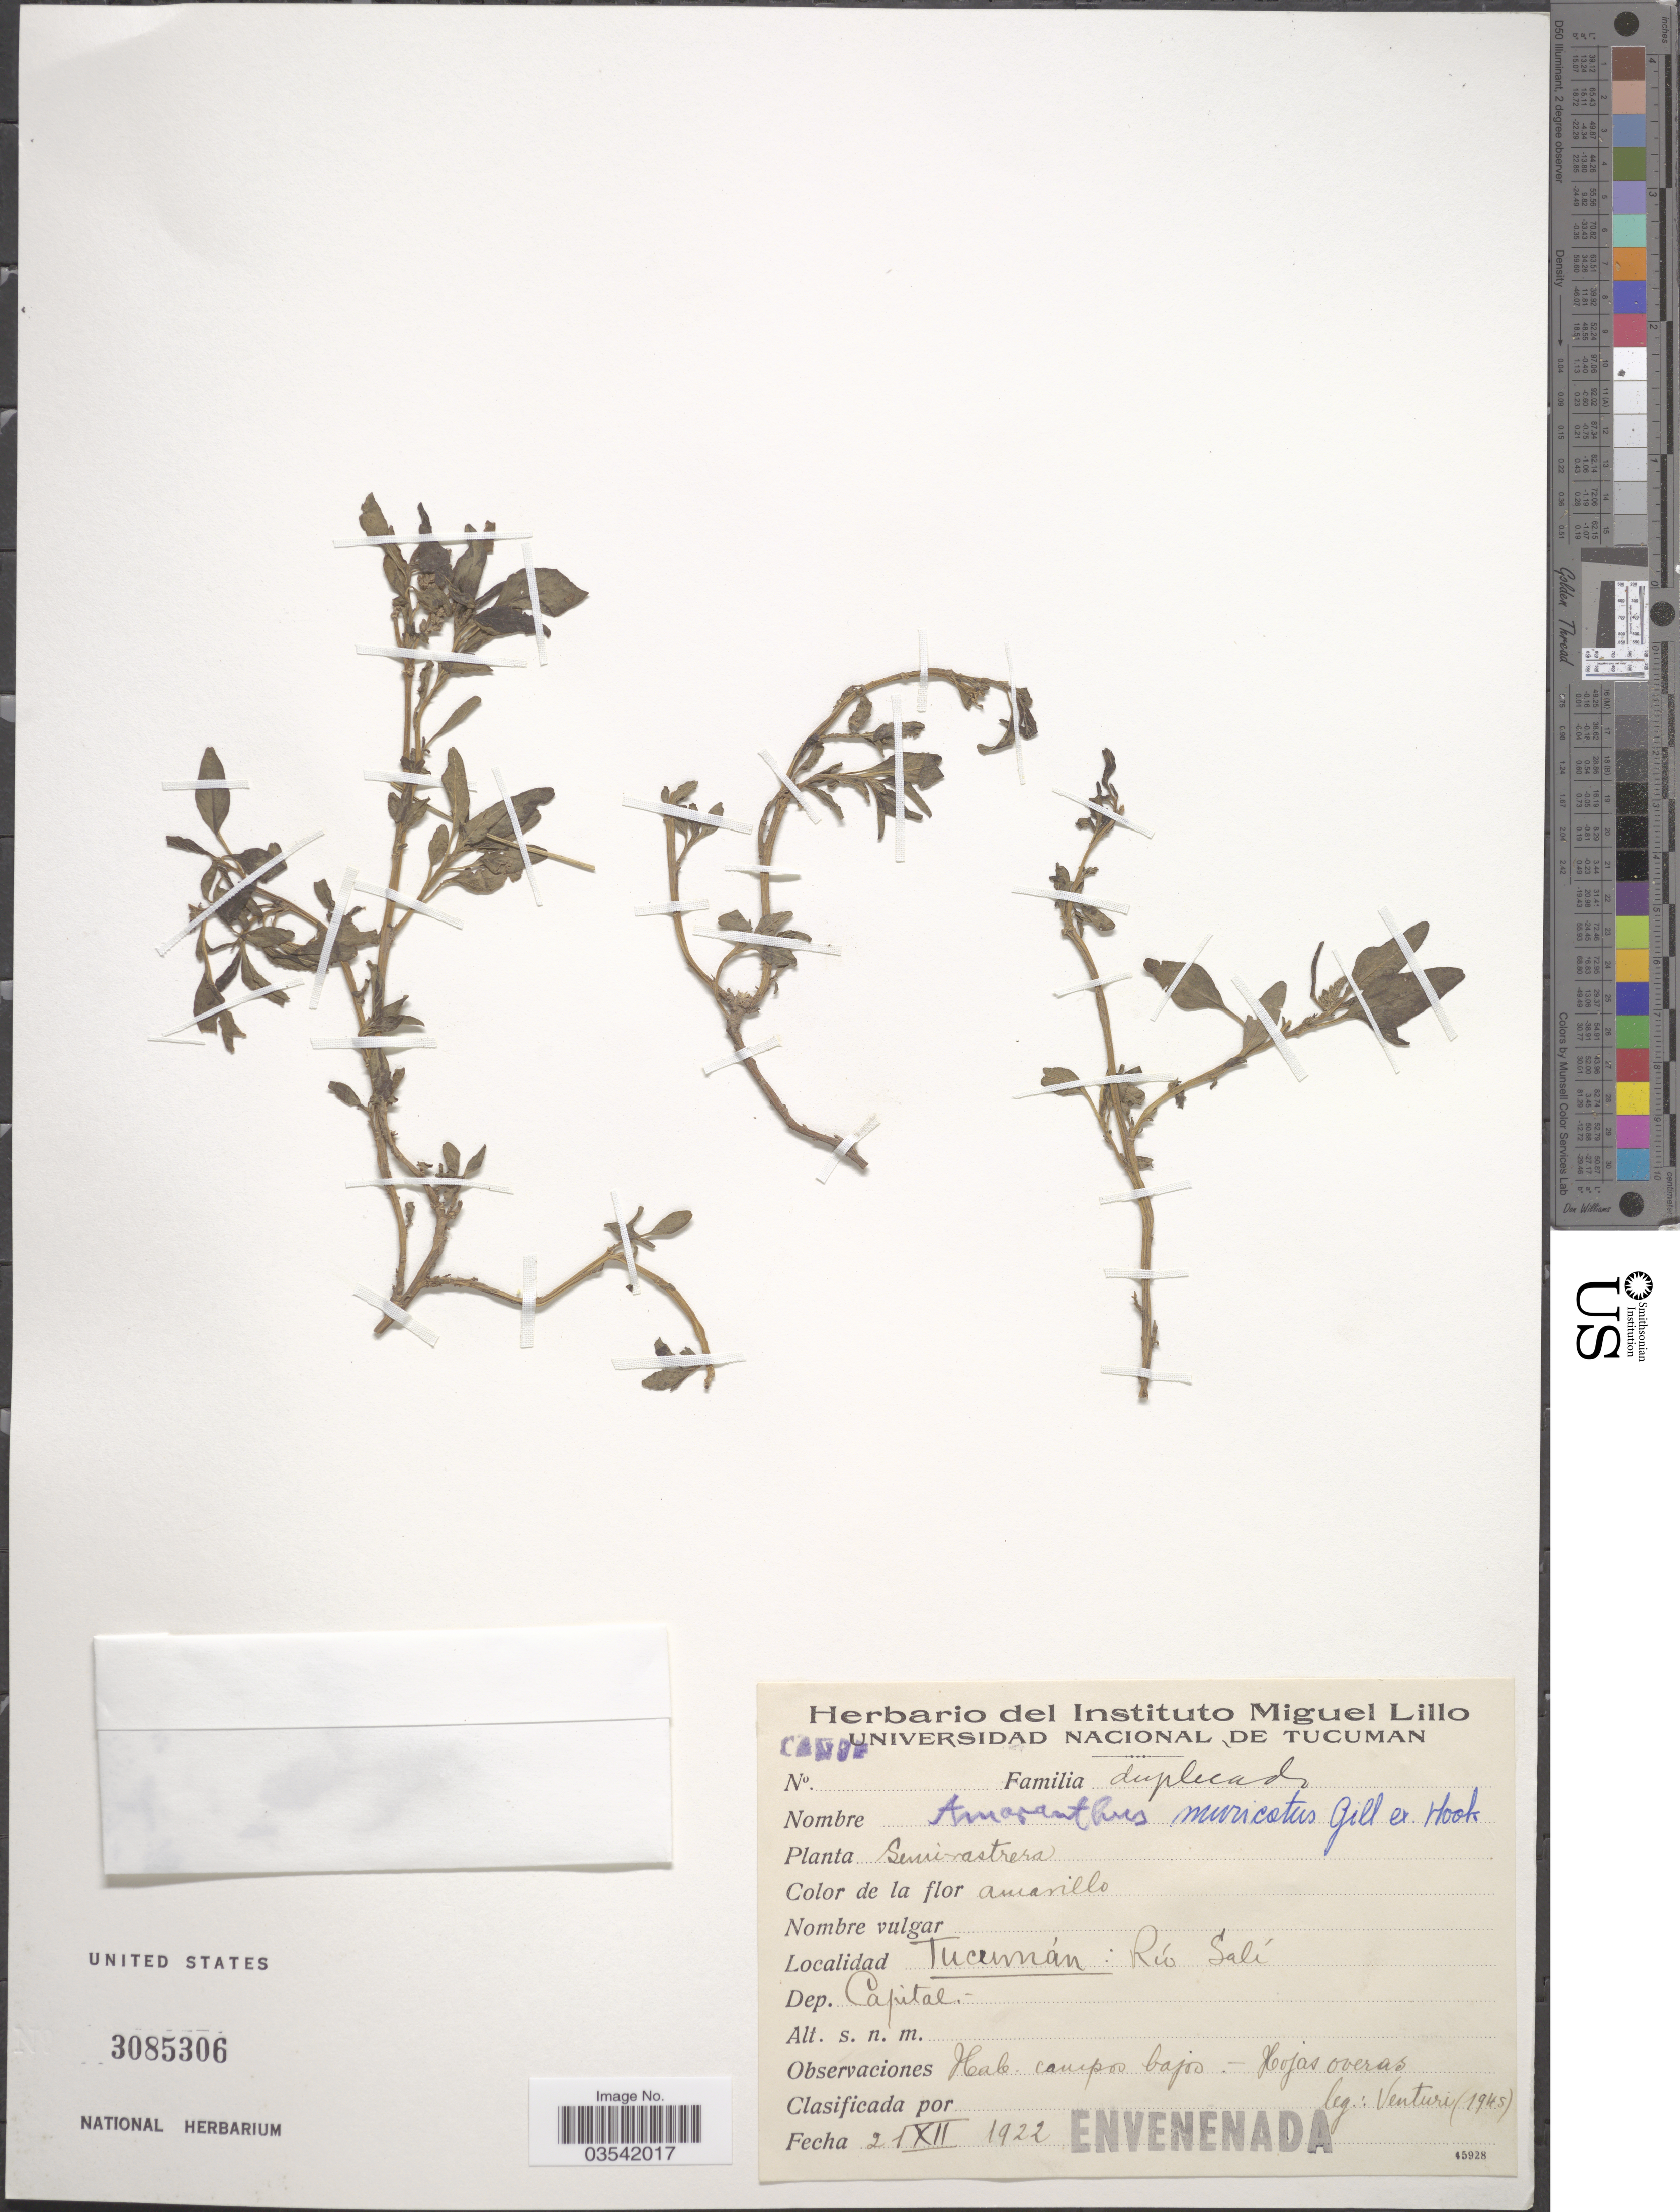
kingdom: Plantae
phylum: Tracheophyta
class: Magnoliopsida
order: Caryophyllales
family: Amaranthaceae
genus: Amaranthus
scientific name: Amaranthus muricatus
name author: (Moq.) Hieron.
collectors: Venturi, --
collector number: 1945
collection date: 1922-12-21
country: Argentina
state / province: Tucuman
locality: Río Salí. Dep. Capital.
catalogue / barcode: US 3085306